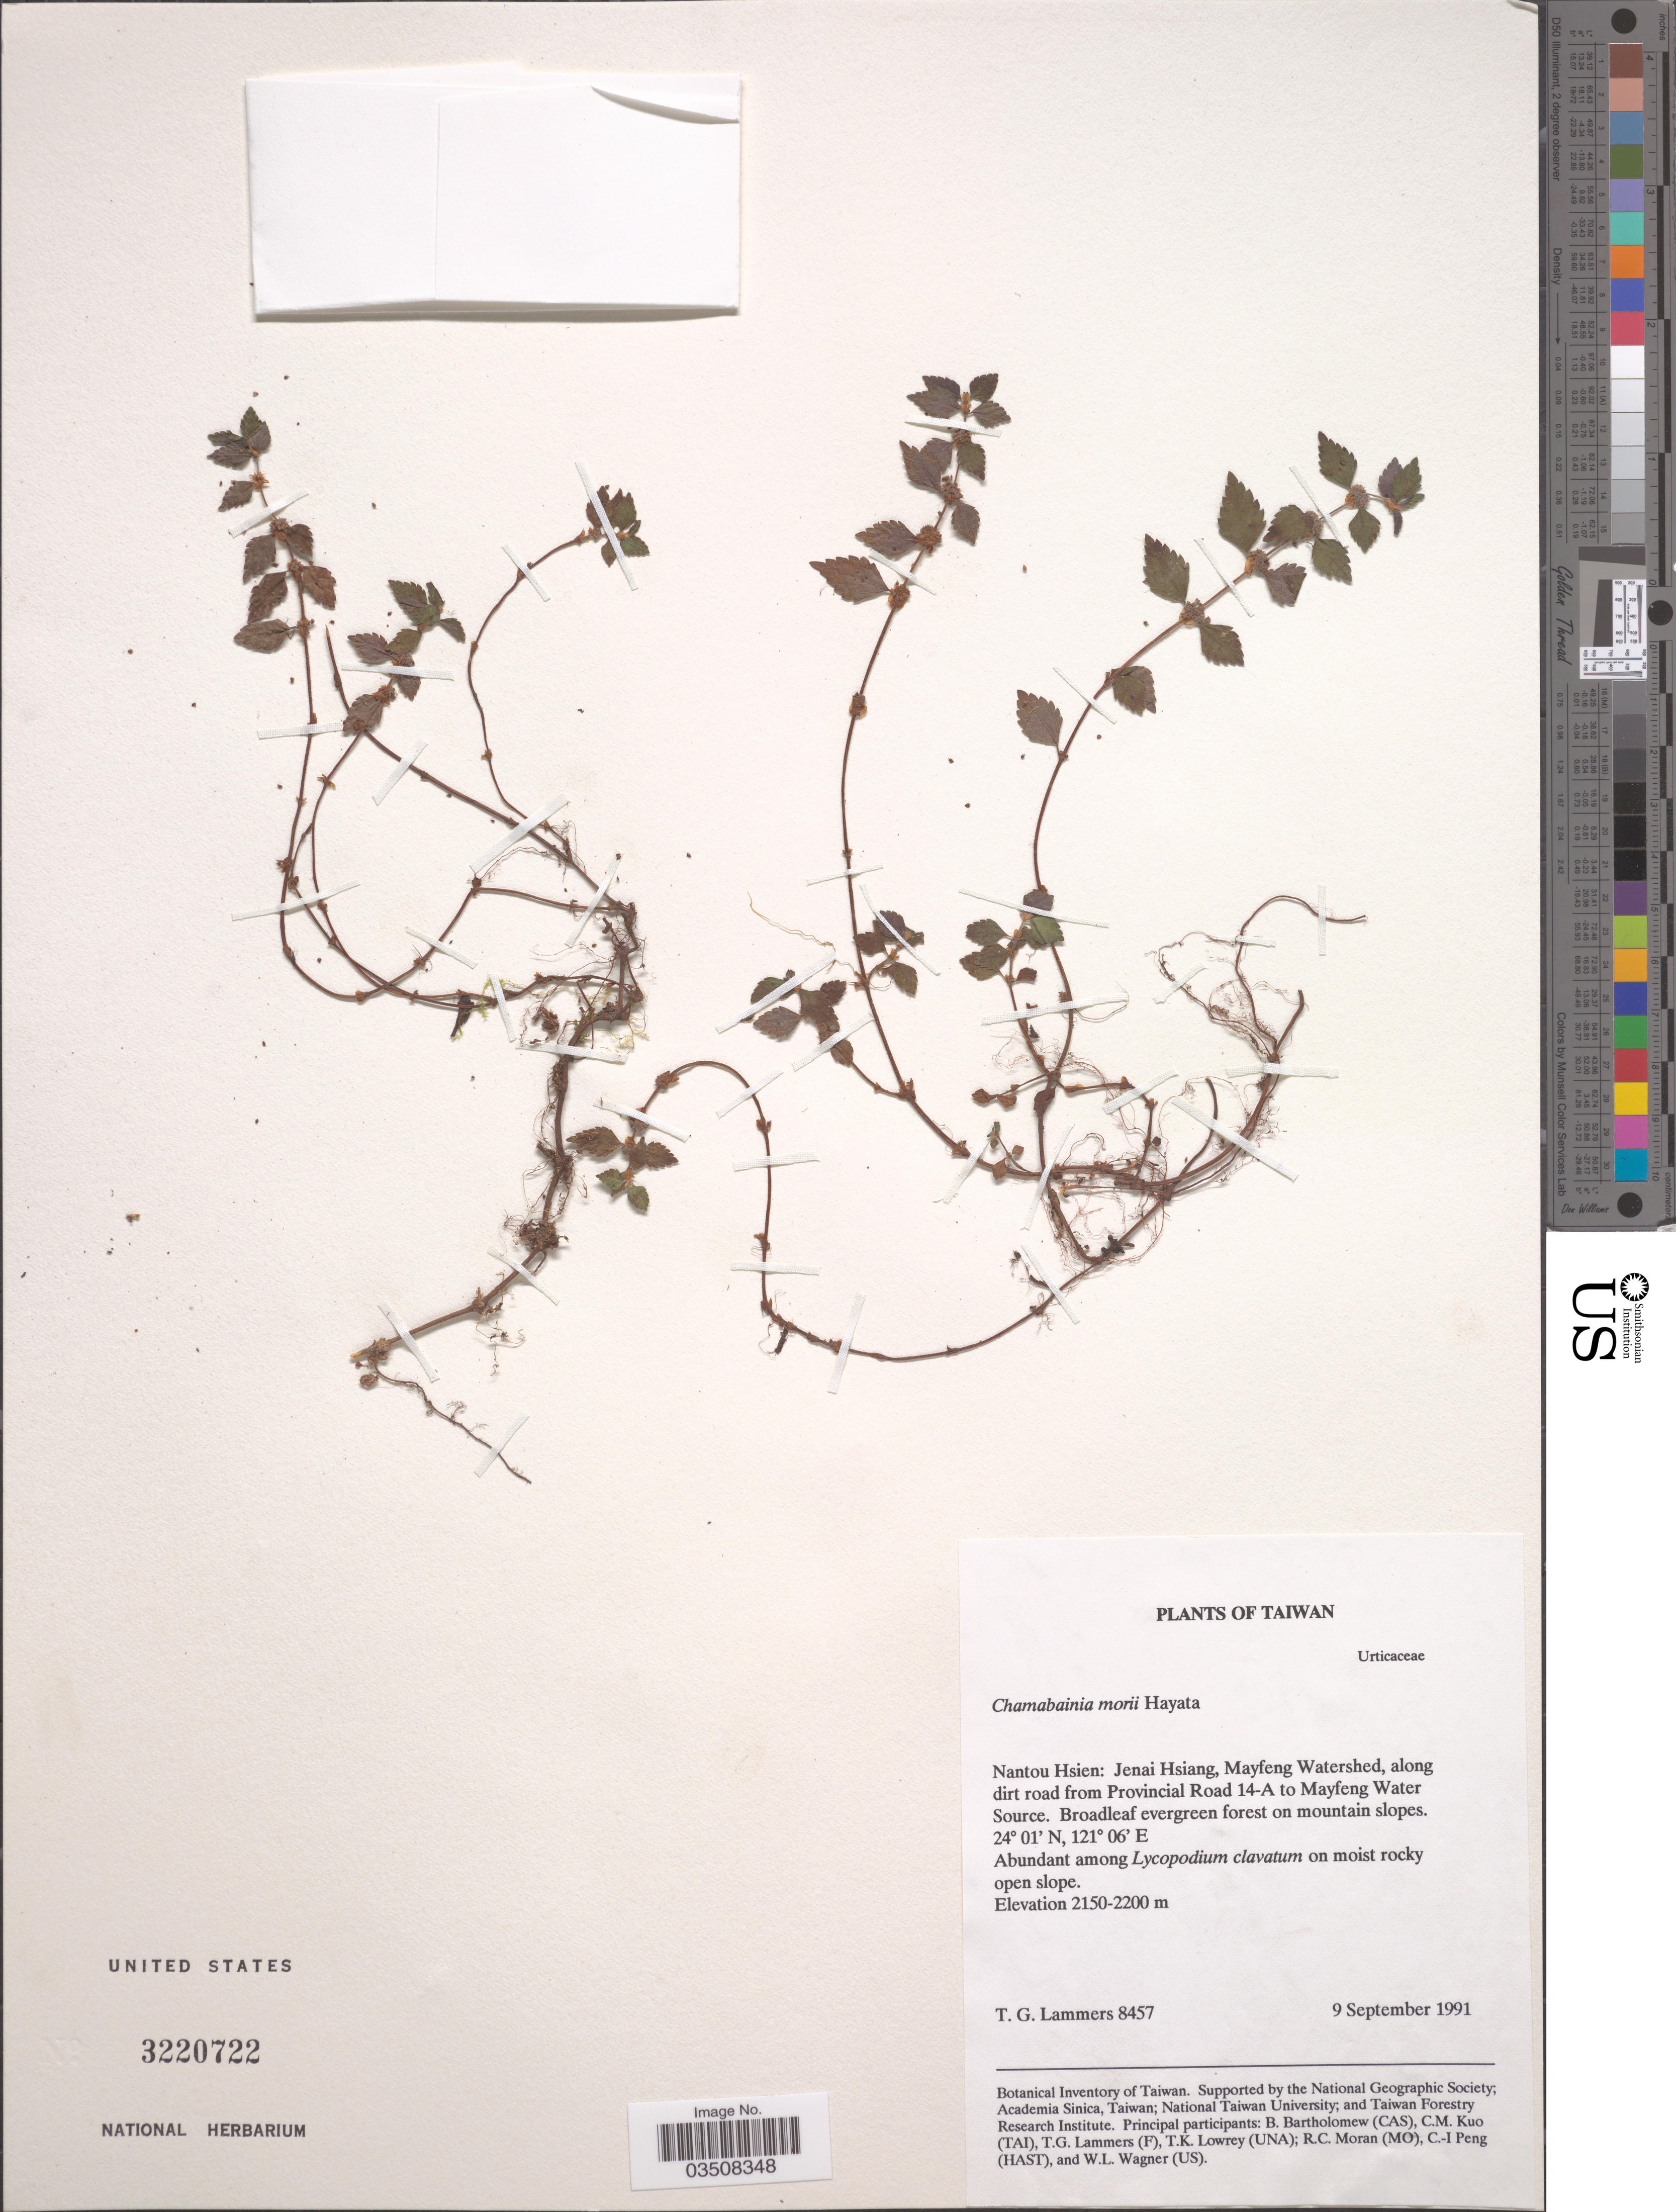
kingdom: Plantae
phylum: Tracheophyta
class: Magnoliopsida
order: Rosales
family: Urticaceae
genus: Chamabainia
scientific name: Chamabainia morii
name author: Hayata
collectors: T. Lammers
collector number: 8457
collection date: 1991-09-09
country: Taiwan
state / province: Nantou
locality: Nantou Hsien: Jenai Hsiang, Mayfeng Watershed, along dirt road from Provincial Road 14-A to Mayfeng Water Source. Broadleaf evergreen forest on mountain slopes.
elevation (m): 2150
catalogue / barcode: US 3220722